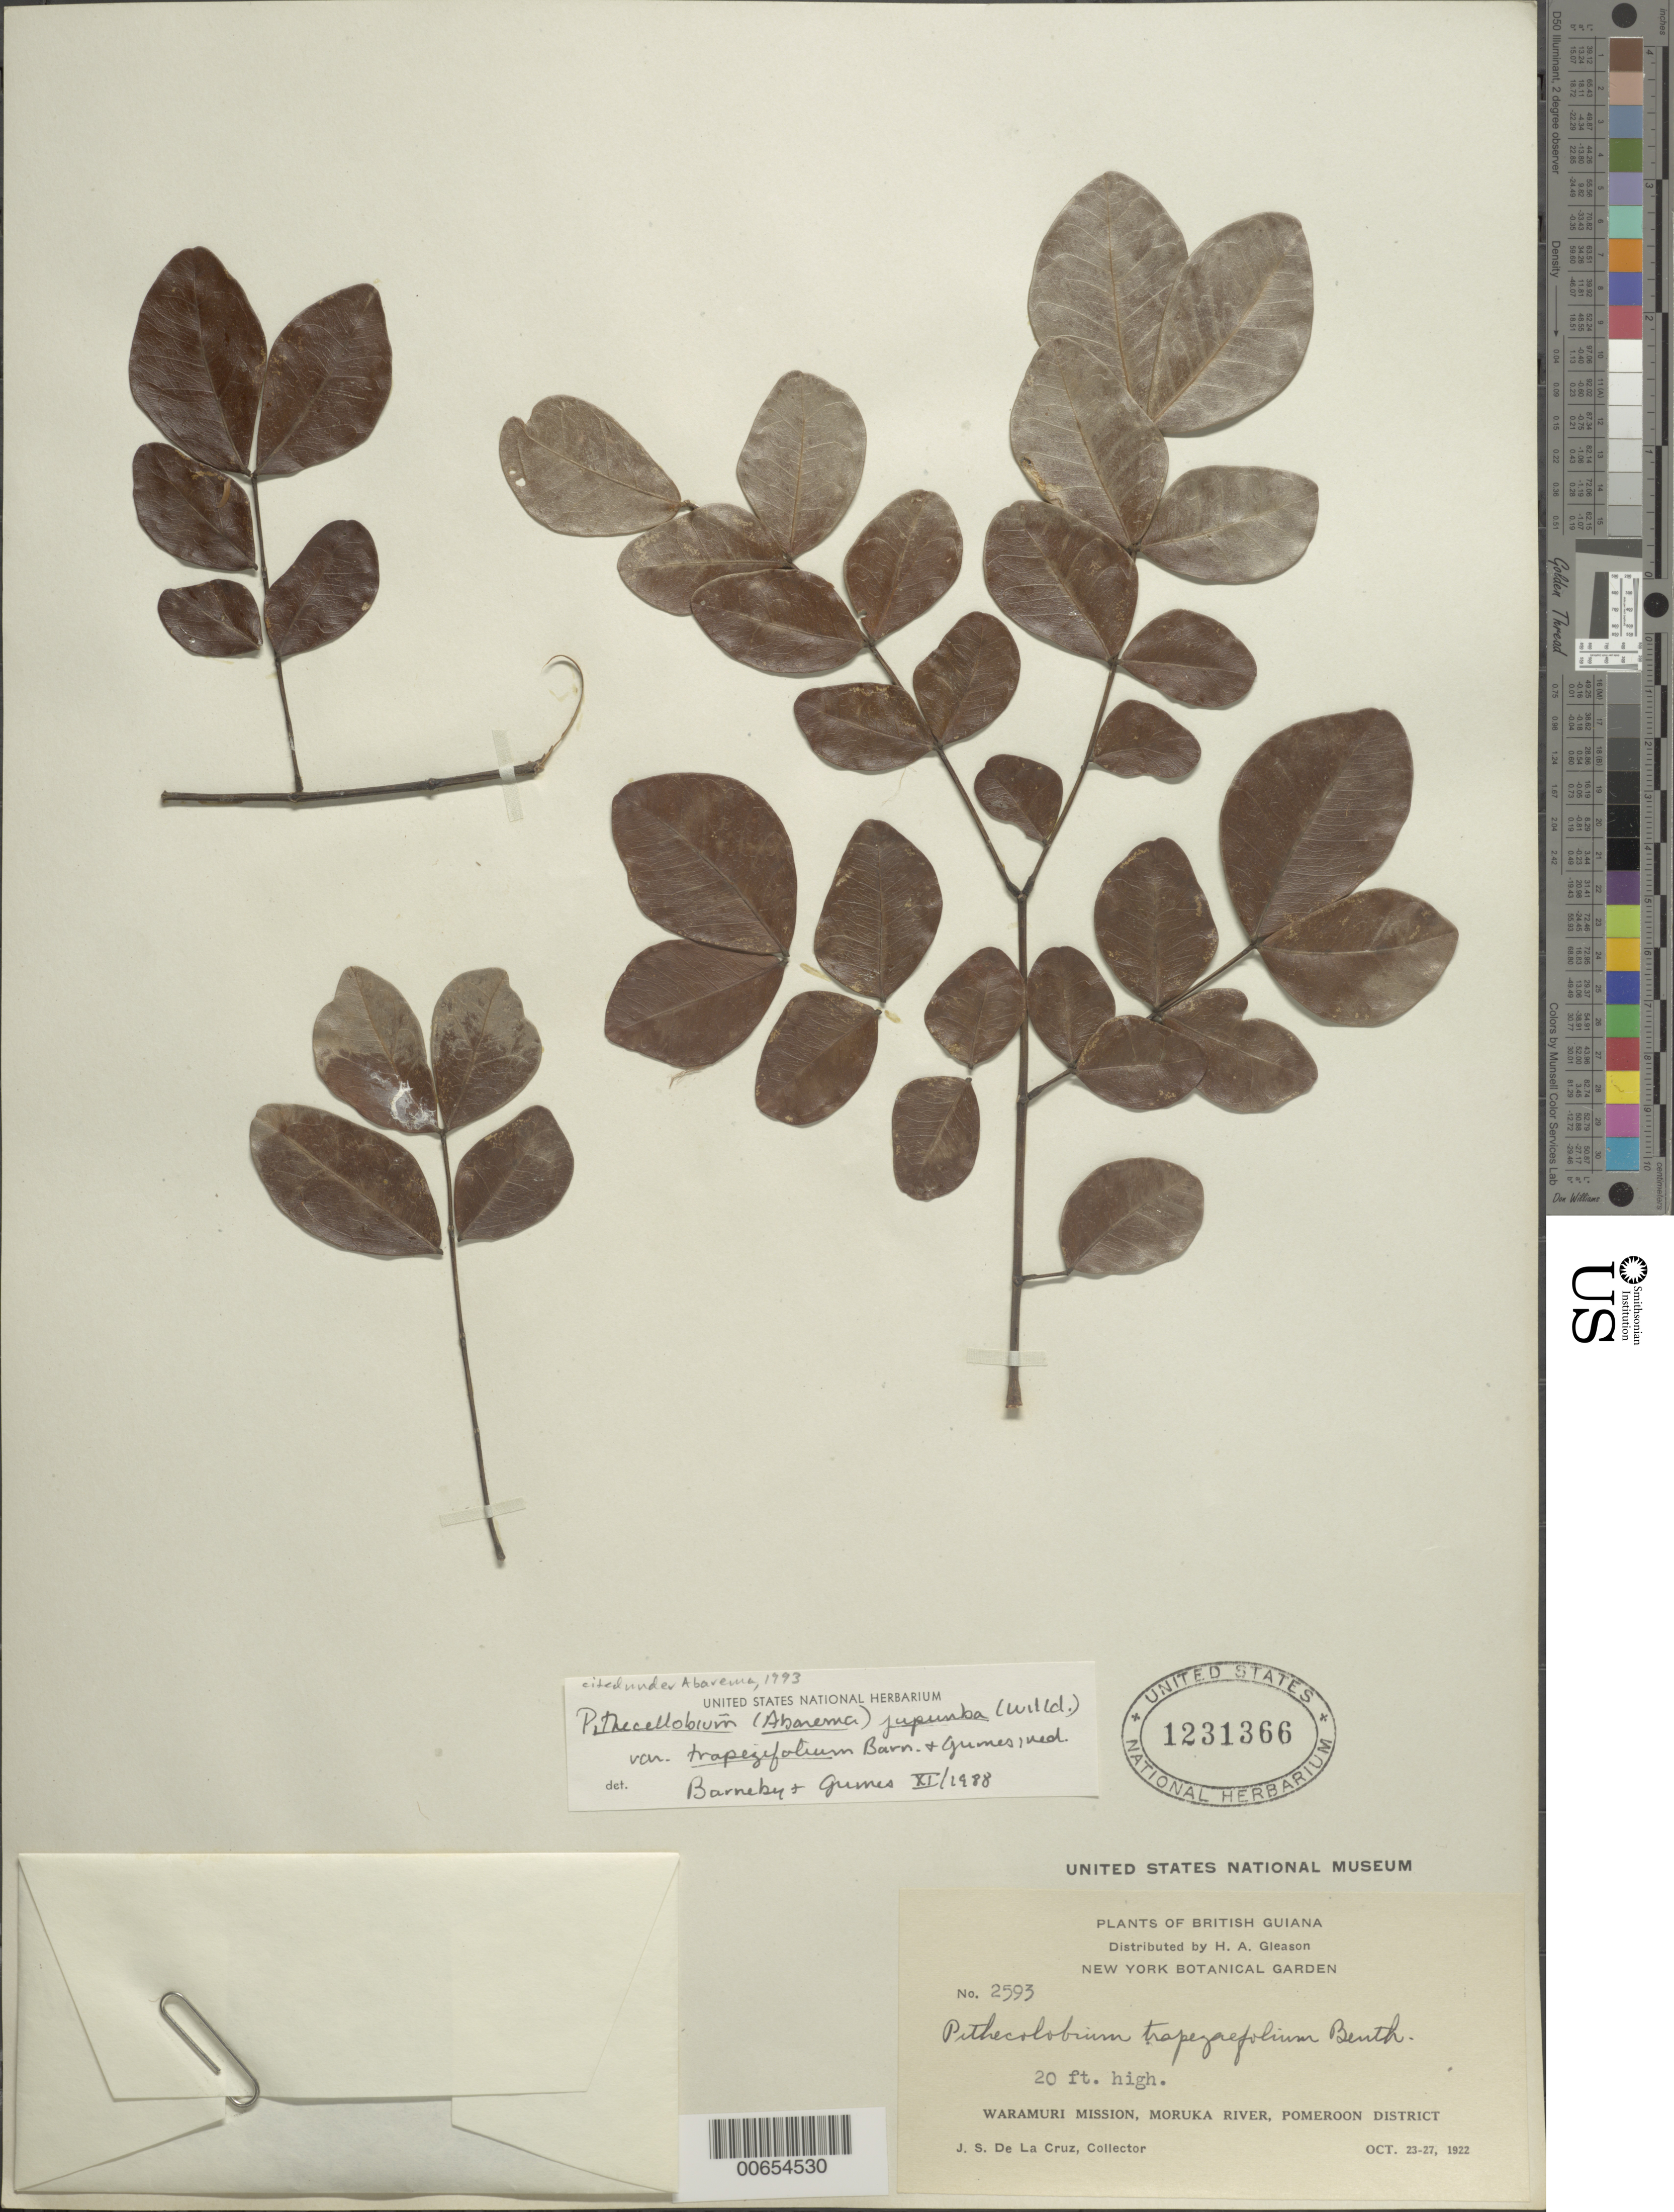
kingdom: Plantae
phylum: Tracheophyta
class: Magnoliopsida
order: Fabales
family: Fabaceae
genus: Jupunba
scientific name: Jupunba trapezifolia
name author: (Vahl) Moldenke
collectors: J. S. de la Cruz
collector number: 2593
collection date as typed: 23-Oct-22 to 27-Oct-22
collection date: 1922-10-23/1922-10-27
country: Guyana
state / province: Pomeroon-Supenaam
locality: Waramuri Mission, Moruka R., Pomeroon Dist.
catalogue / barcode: US 1231366